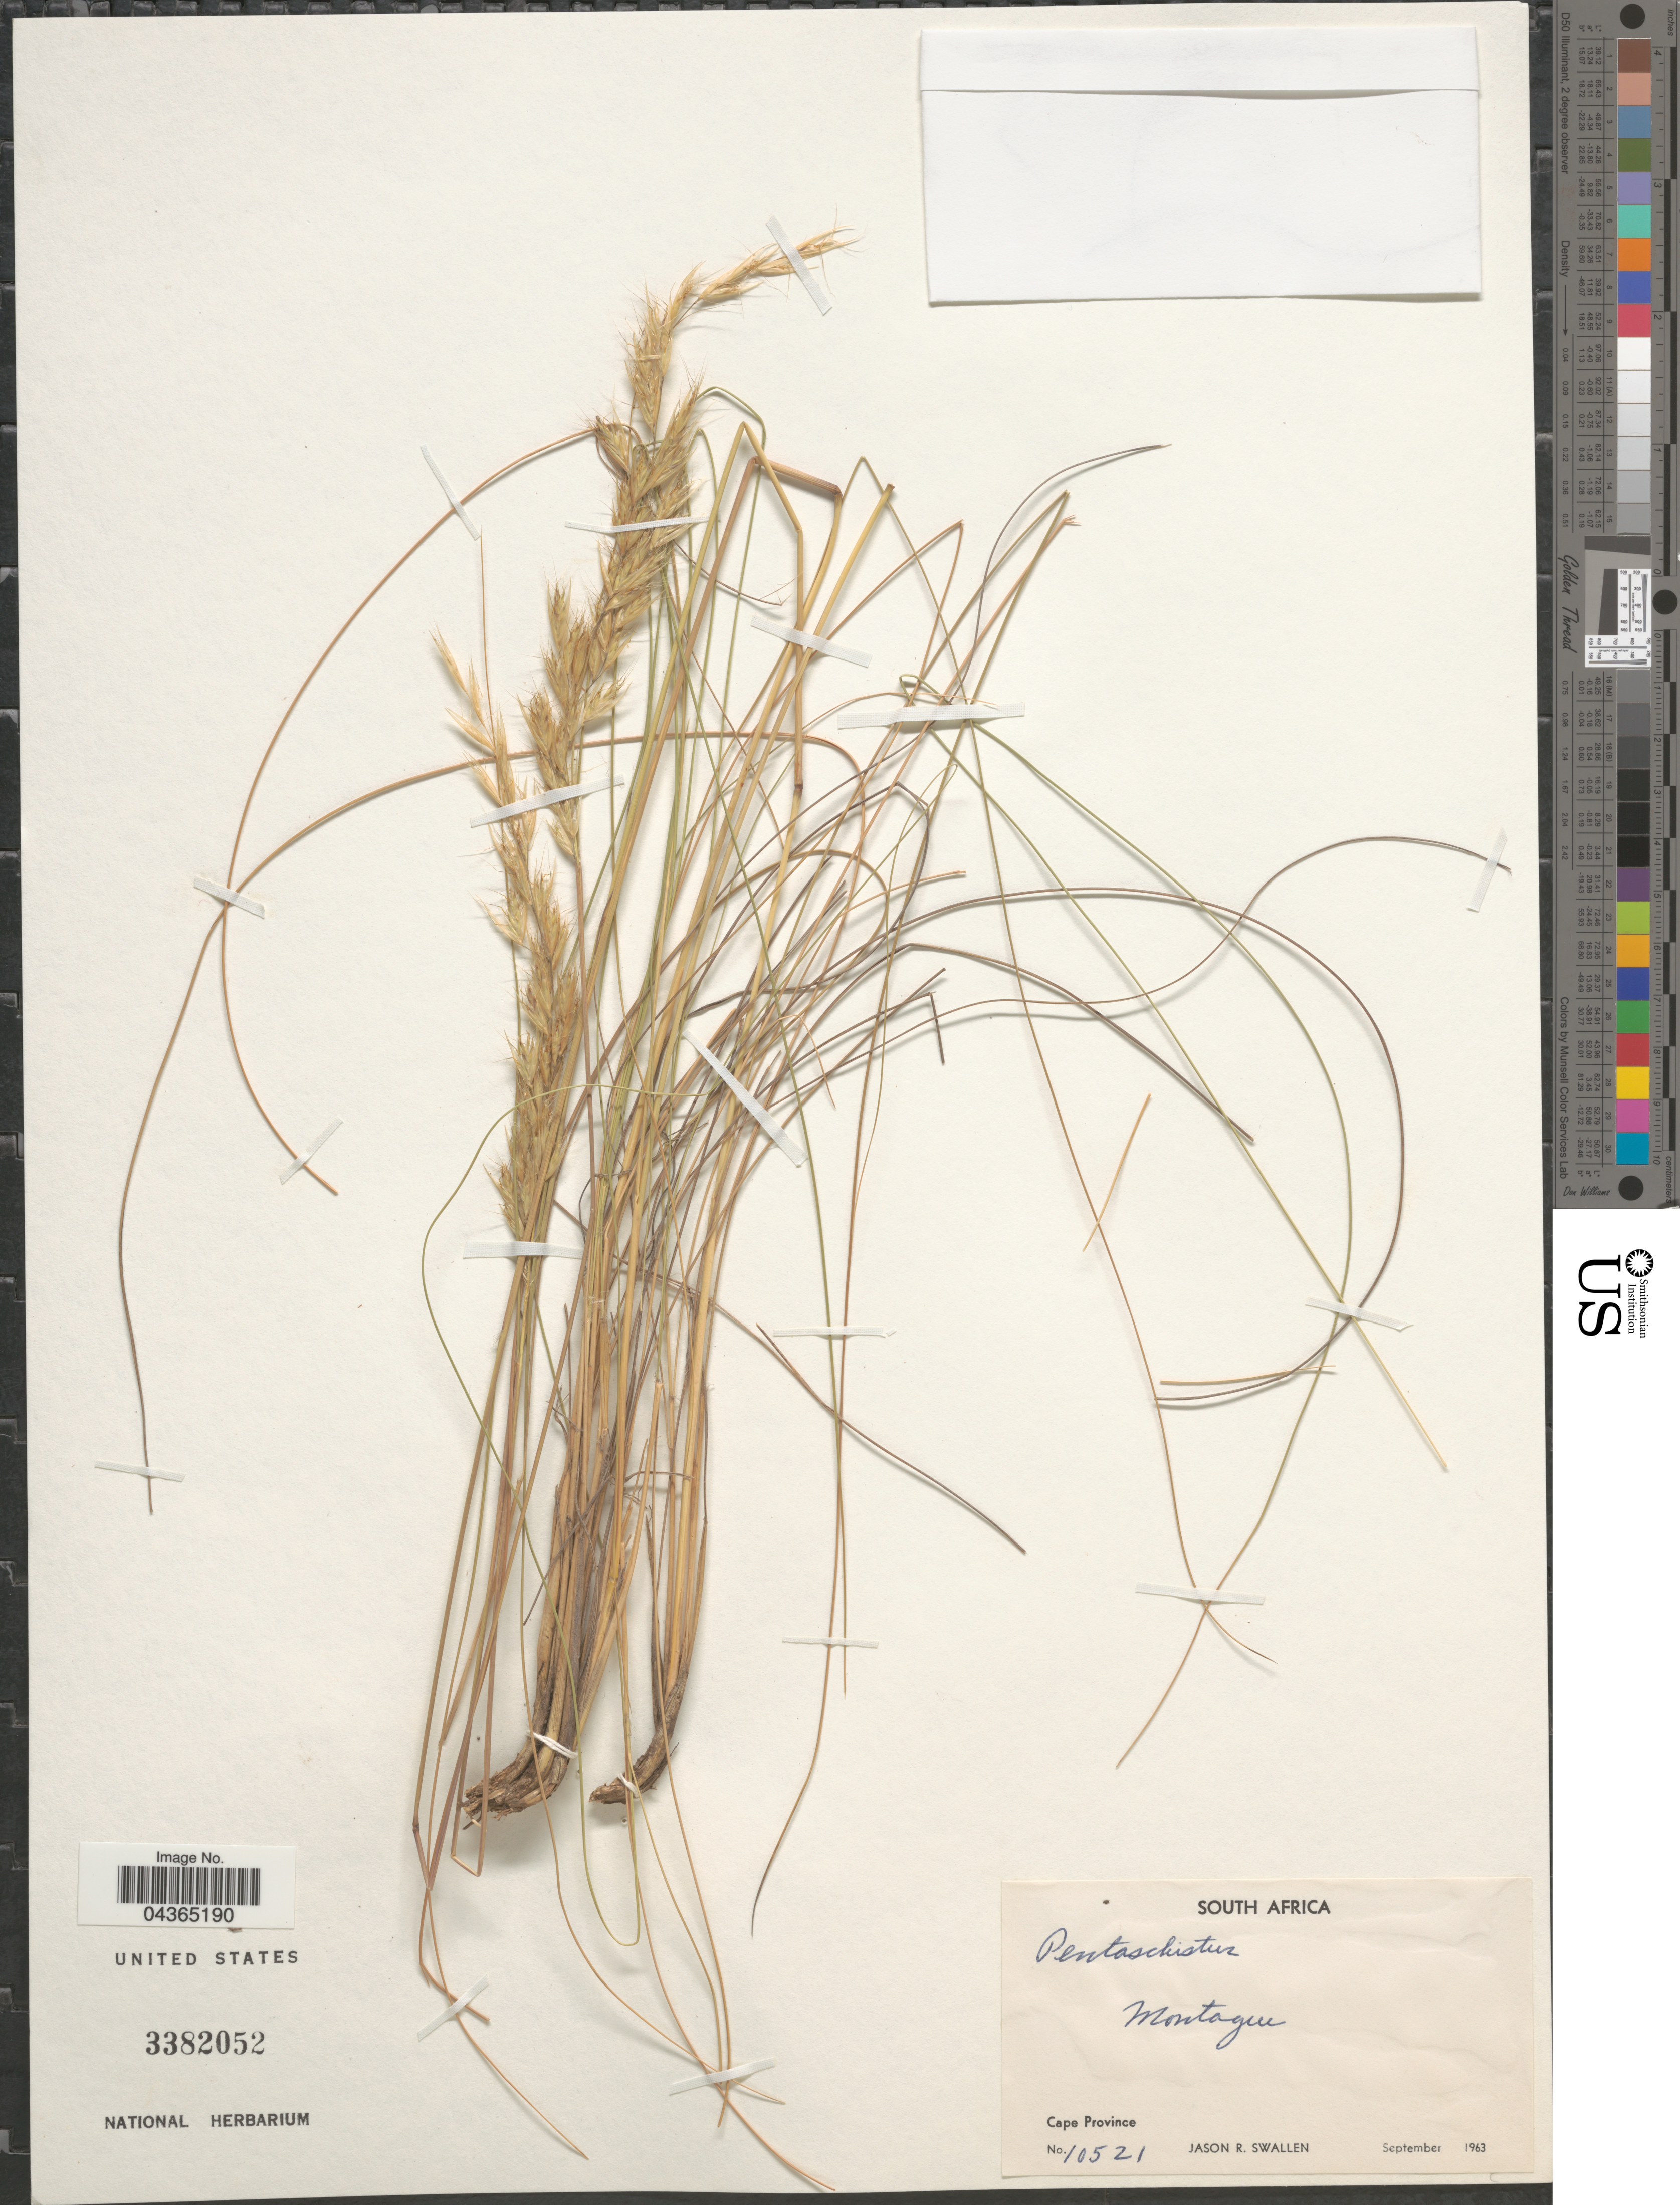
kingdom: Plantae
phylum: Tracheophyta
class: Liliopsida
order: Poales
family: Poaceae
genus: Pentameris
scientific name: Pentameris sp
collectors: J. R. Swallen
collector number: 10521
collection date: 1963-09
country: South Africa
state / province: Western Cape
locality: Montague. [INTERPRETTED: Montagu]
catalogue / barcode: US 3382052